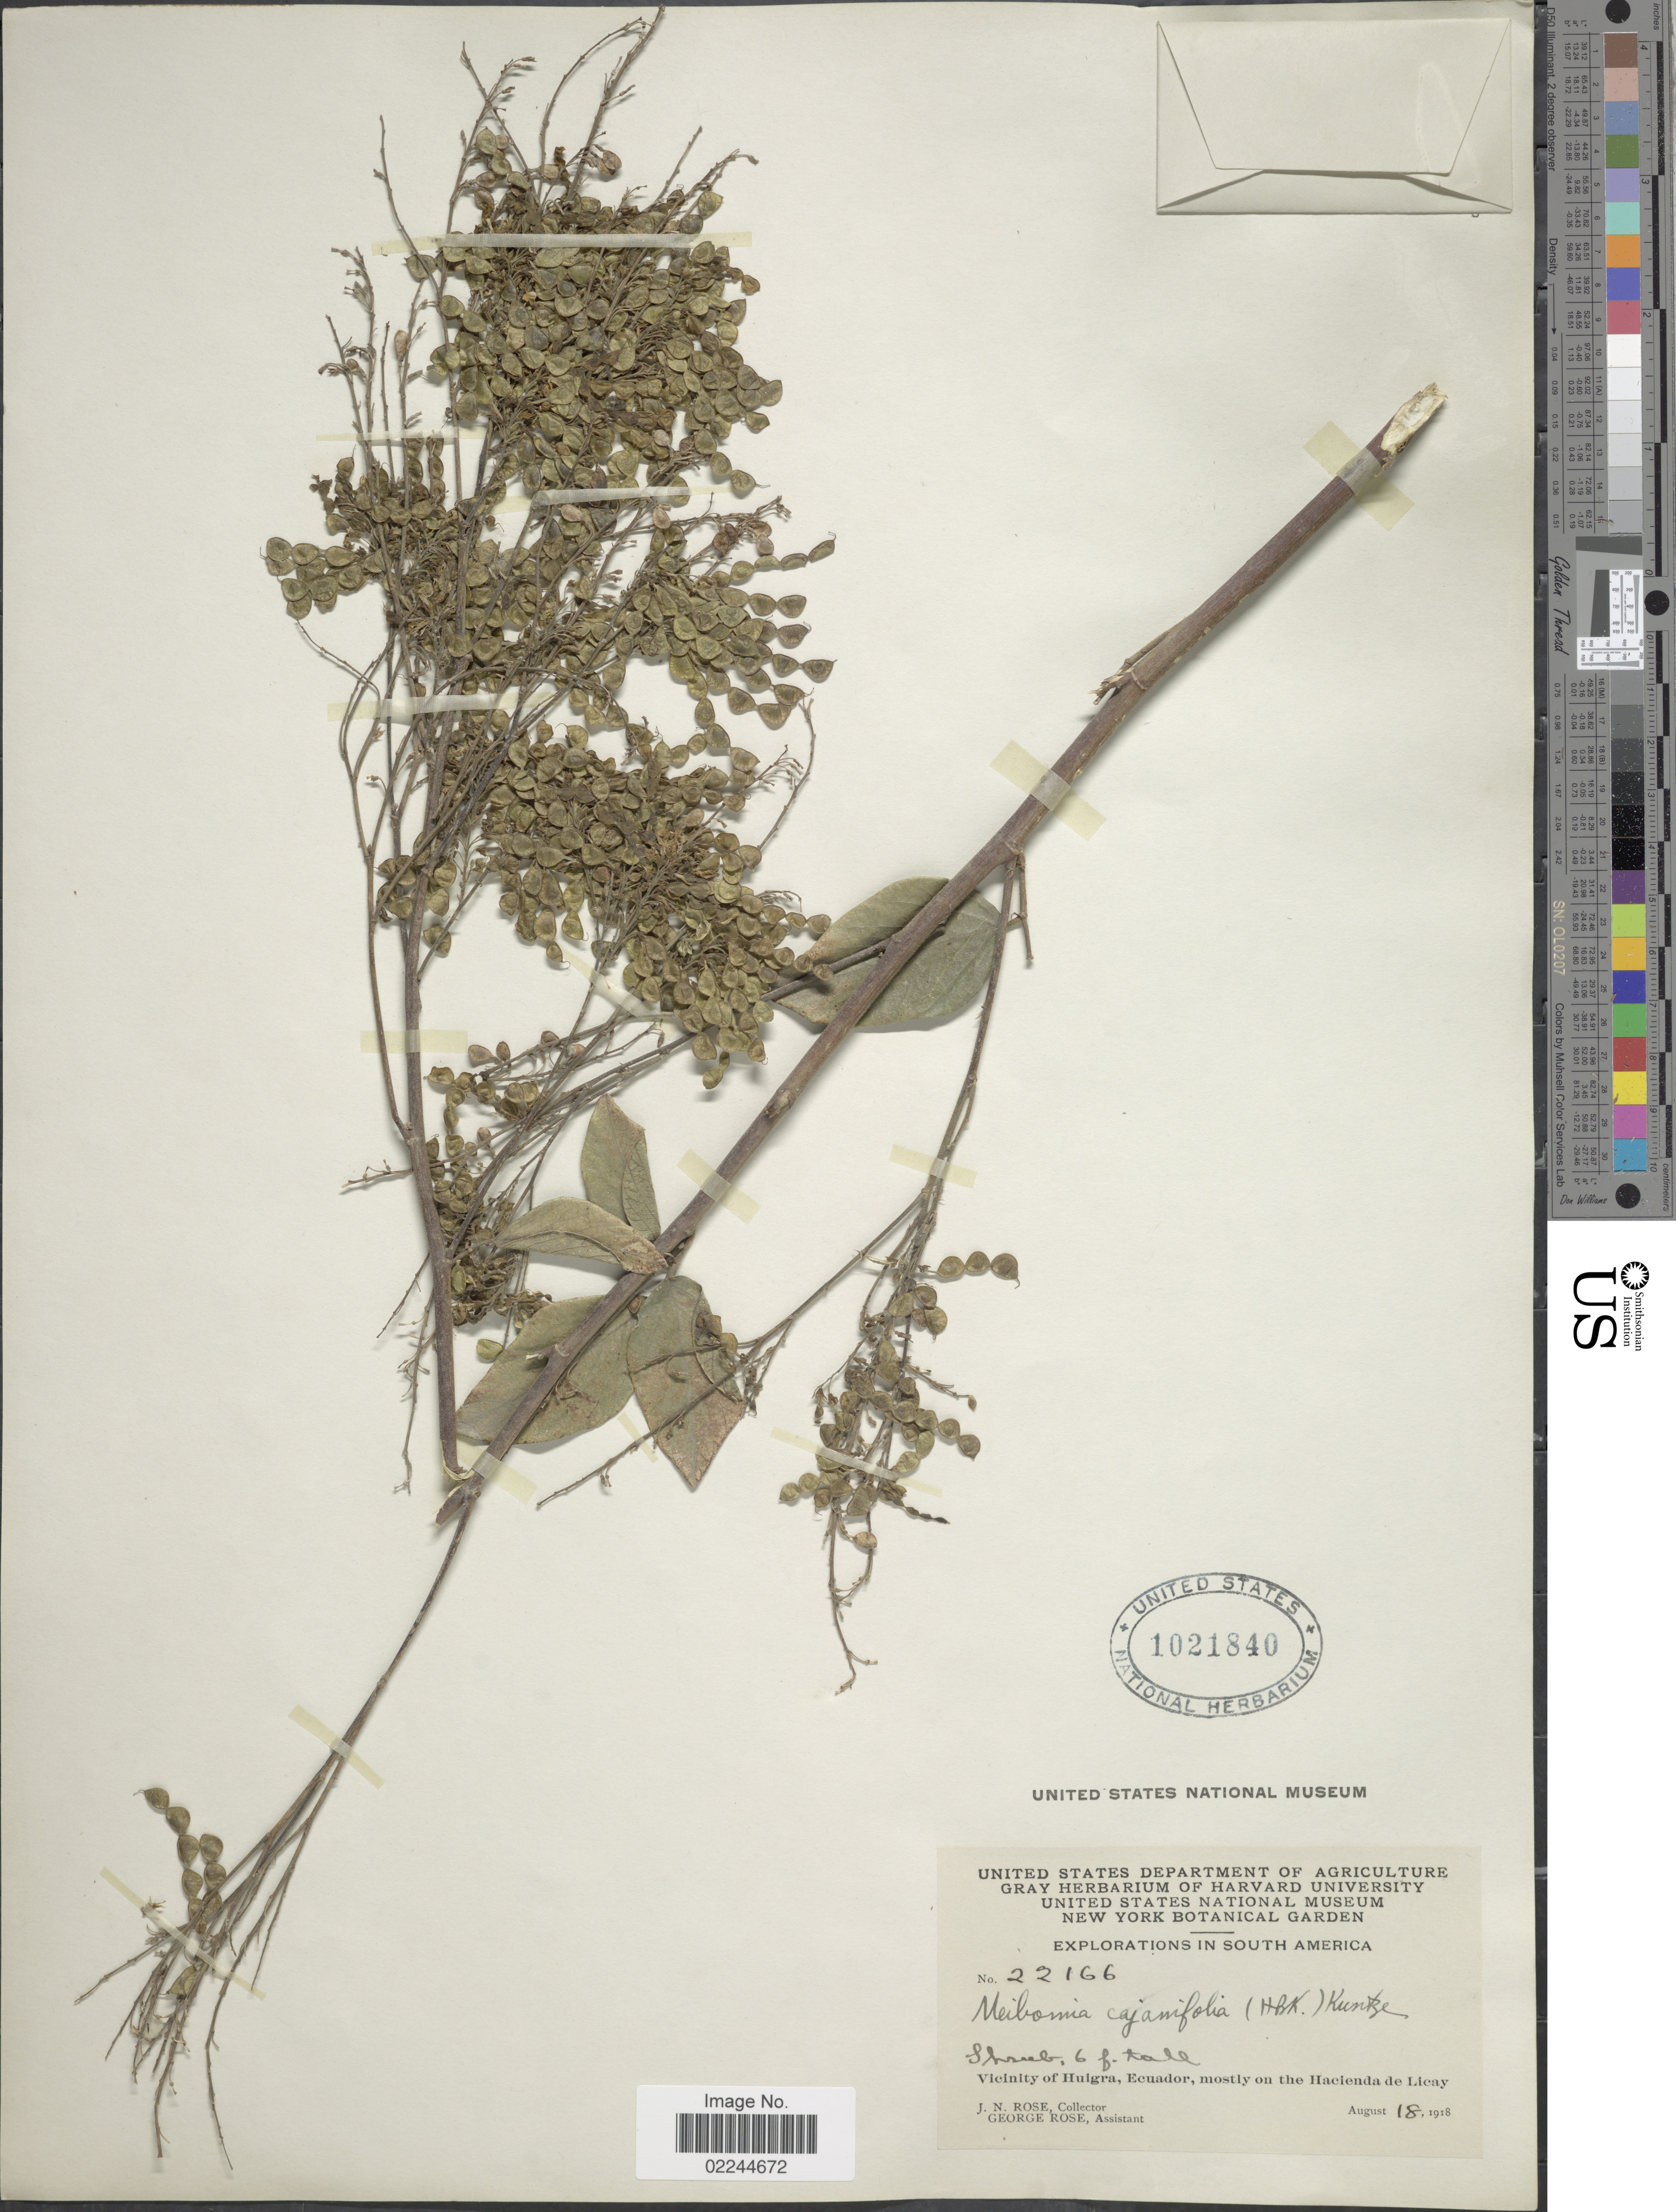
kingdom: Plantae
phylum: Tracheophyta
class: Magnoliopsida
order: Fabales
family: Fabaceae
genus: Desmodium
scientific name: Desmodium cajanifolium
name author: (Kunth) DC.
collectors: J. N. Rose & G. Rose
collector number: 22166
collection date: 1918-08-18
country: Ecuador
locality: Vicinity of Huigra, mostly on the Hacienda de Licay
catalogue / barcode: US 1021840